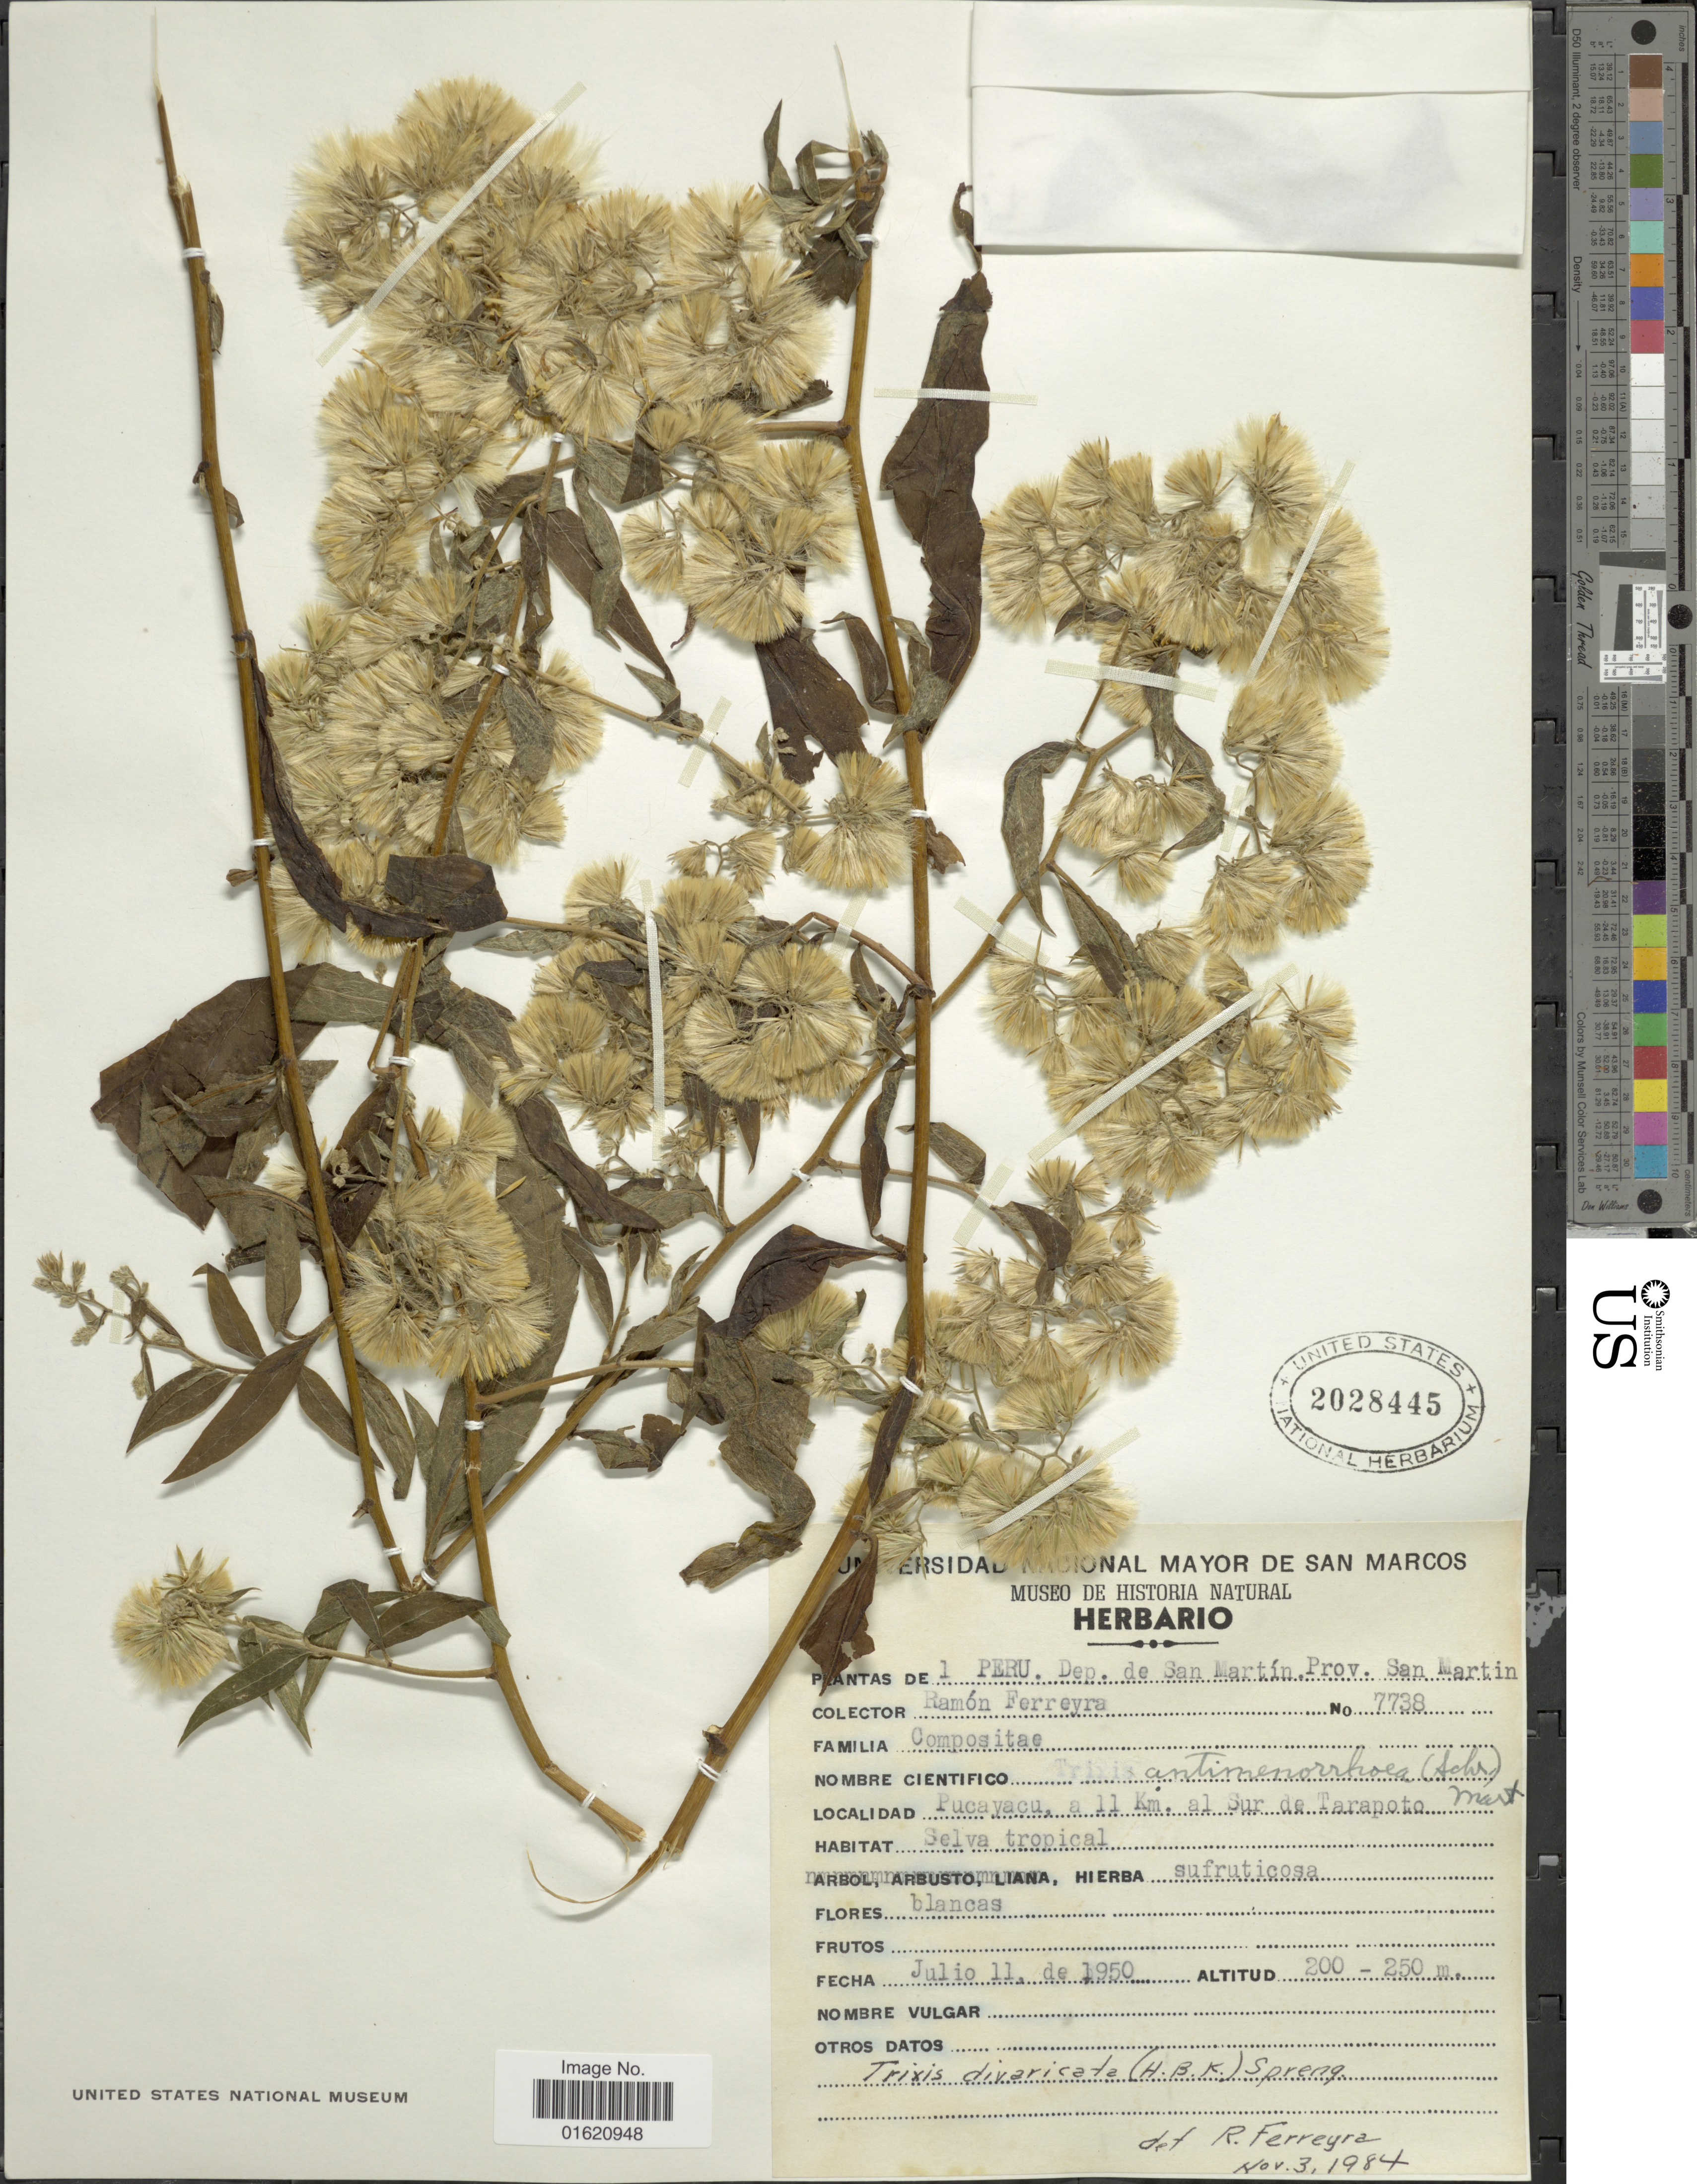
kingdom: Plantae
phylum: Tracheophyta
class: Magnoliopsida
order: Asterales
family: Asteraceae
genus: Trixis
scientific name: Trixis antimenorrhoea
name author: (Schrank) Mart. ex Kuntze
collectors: R. A. Ferreyra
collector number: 7738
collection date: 1950-07-11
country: Peru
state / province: San Martín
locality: Dep. de San Martín. Prov. San Martin, Pucayacu, a 11 km. al Sur de Tarapoto mart, selva tropical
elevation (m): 200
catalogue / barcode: US 2028445